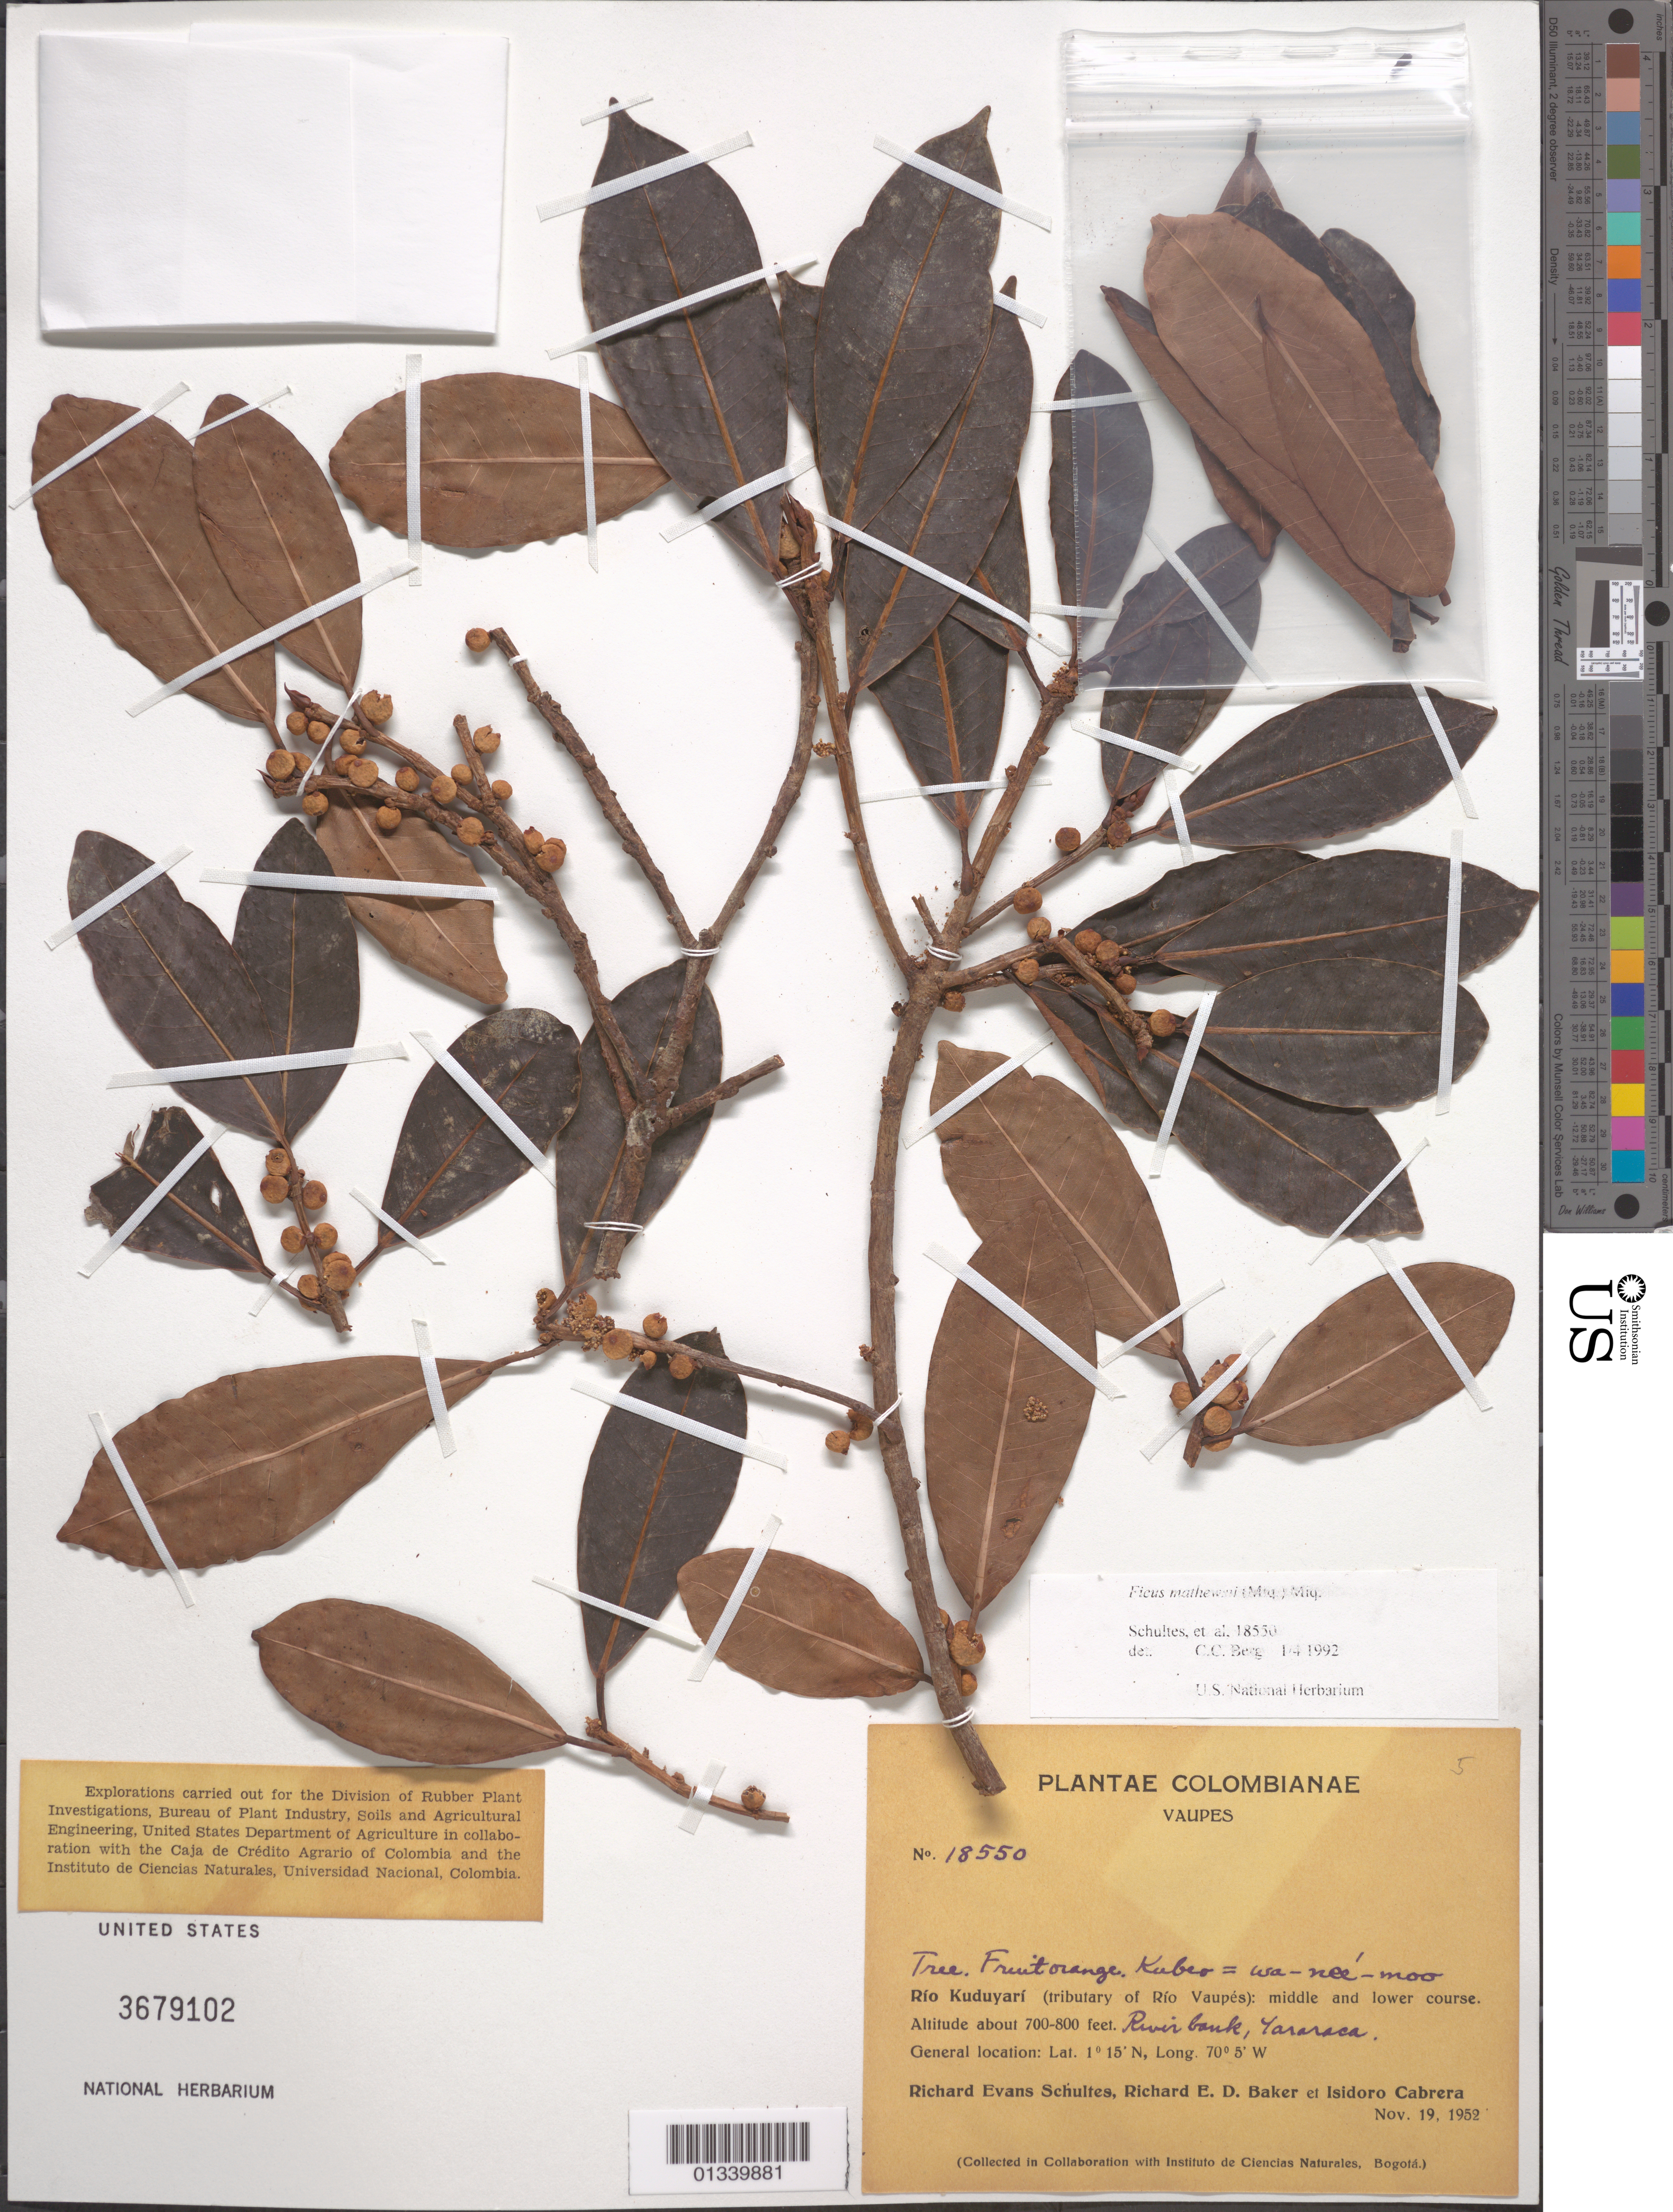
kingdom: Plantae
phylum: Tracheophyta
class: Magnoliopsida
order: Rosales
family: Moraceae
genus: Ficus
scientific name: Ficus mathewsii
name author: (Miq.) Miq.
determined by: Berg, C. C.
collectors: R. E. Schultes & I. Cabrera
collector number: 18550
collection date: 1959-11-19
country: Colombia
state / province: Vaupés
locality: Rio Kuduyari (tributary ofRio Vaupes): middle and lower course.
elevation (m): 213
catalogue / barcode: US 3679102